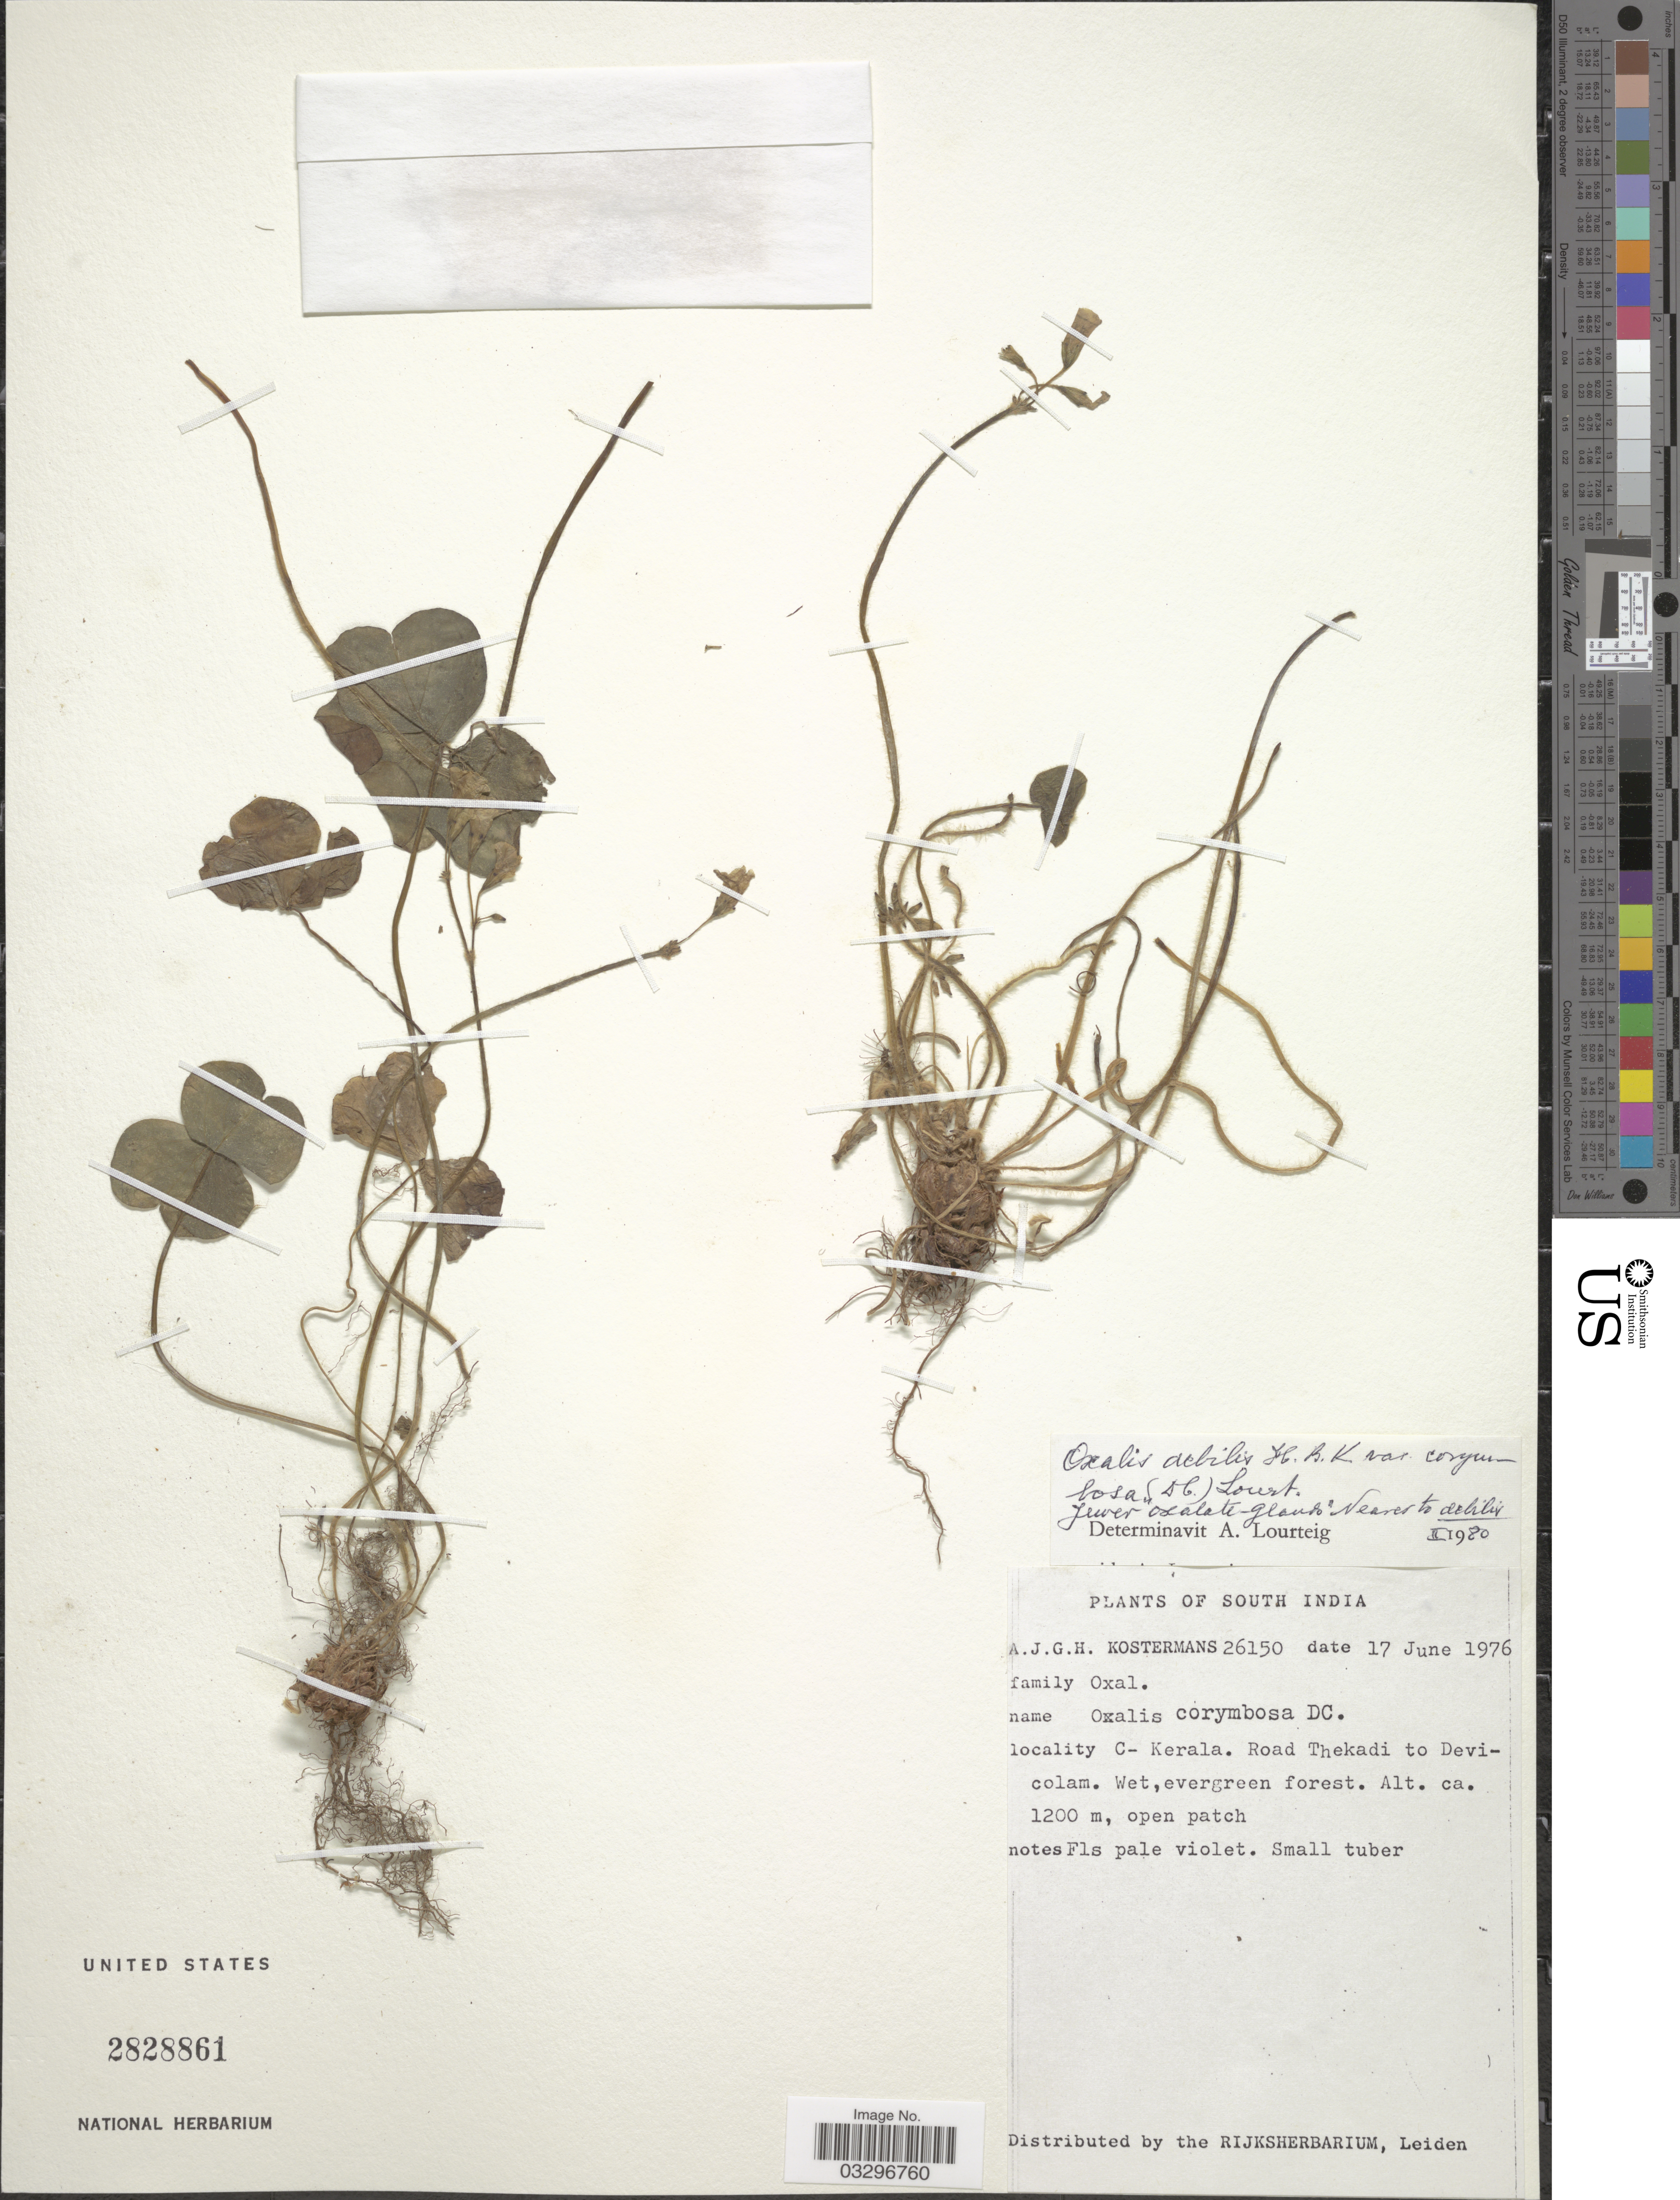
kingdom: Plantae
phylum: Tracheophyta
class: Magnoliopsida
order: Oxalidales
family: Oxalidaceae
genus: Oxalis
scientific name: Oxalis debilis var. corymbosa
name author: (DC.) Lourteig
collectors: A. J. G. Kostermans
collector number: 26150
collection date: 1976-06-17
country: India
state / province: Kerala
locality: South India, C-Kerala. Road Thekadi to Devicolam.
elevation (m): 1200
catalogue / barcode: US 2828861